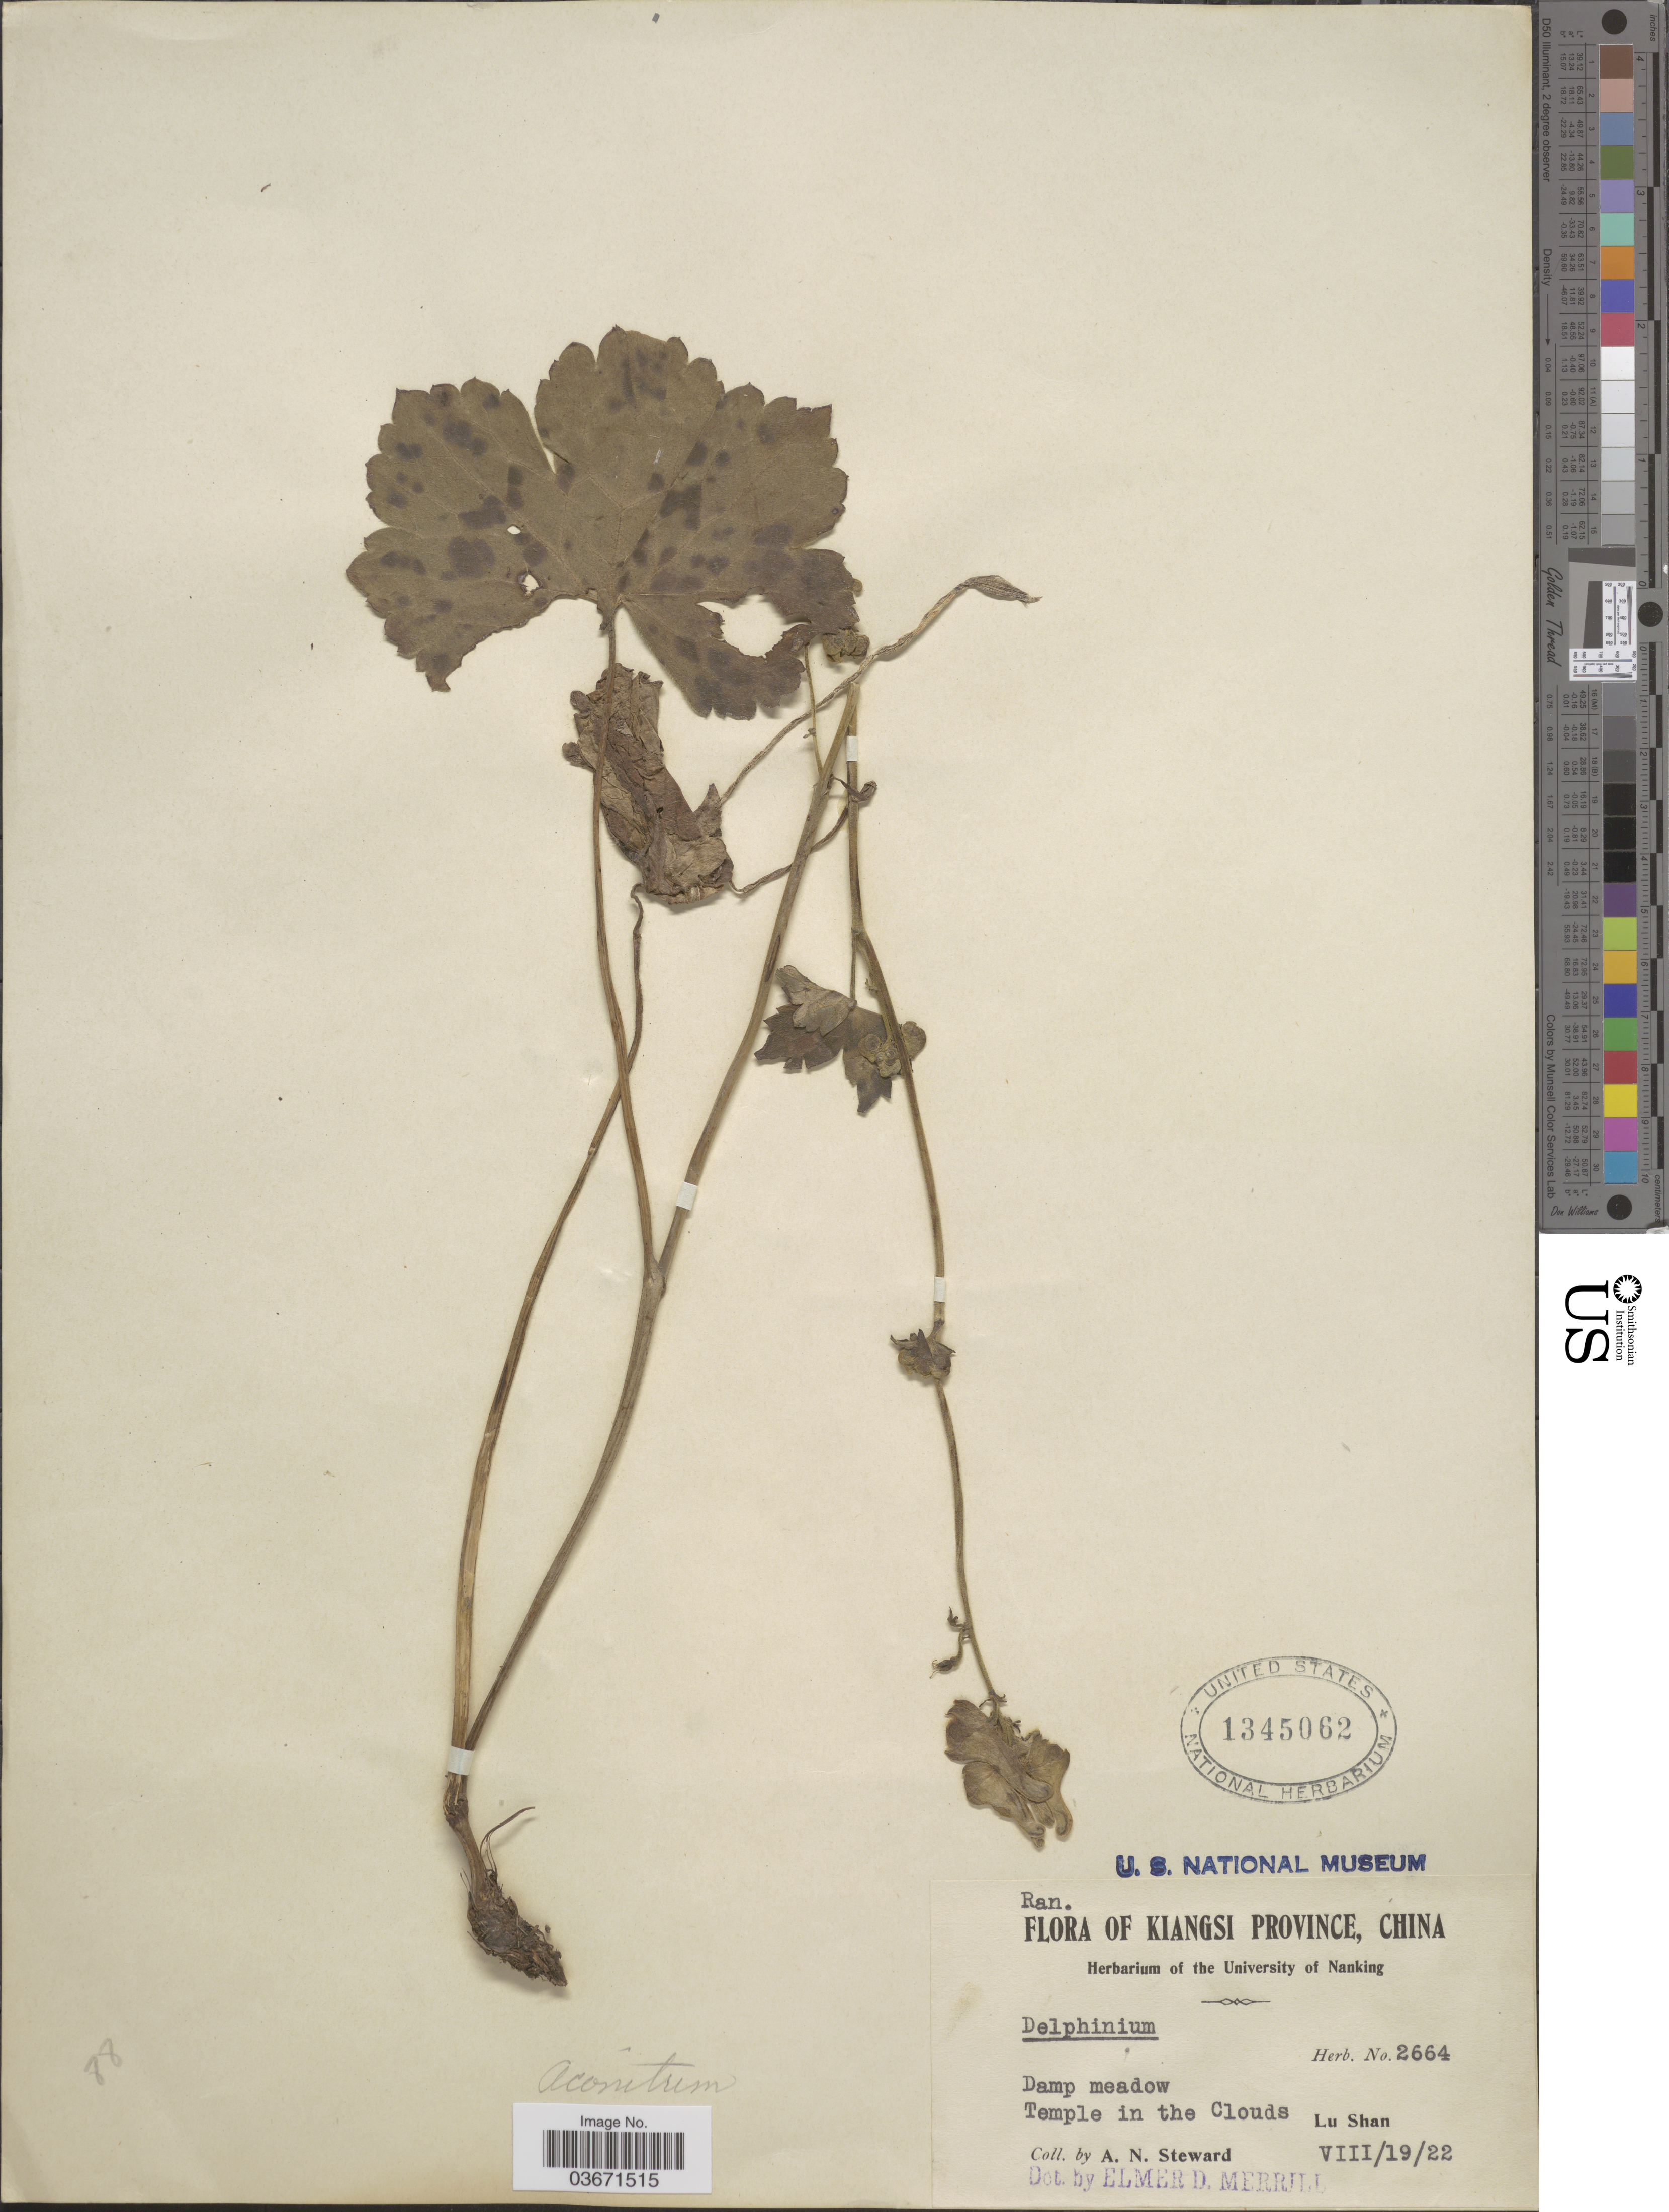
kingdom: Plantae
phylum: Tracheophyta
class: Magnoliopsida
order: Ranunculales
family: Ranunculaceae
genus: Aconitum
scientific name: Aconitum sp.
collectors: A. N. Steward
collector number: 2664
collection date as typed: Transcribed d/m/y: 19/8/22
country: China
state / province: Jiangxi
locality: Kiangsi Province. Temple in the Clouds. Lu Shan.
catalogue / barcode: US 1345062